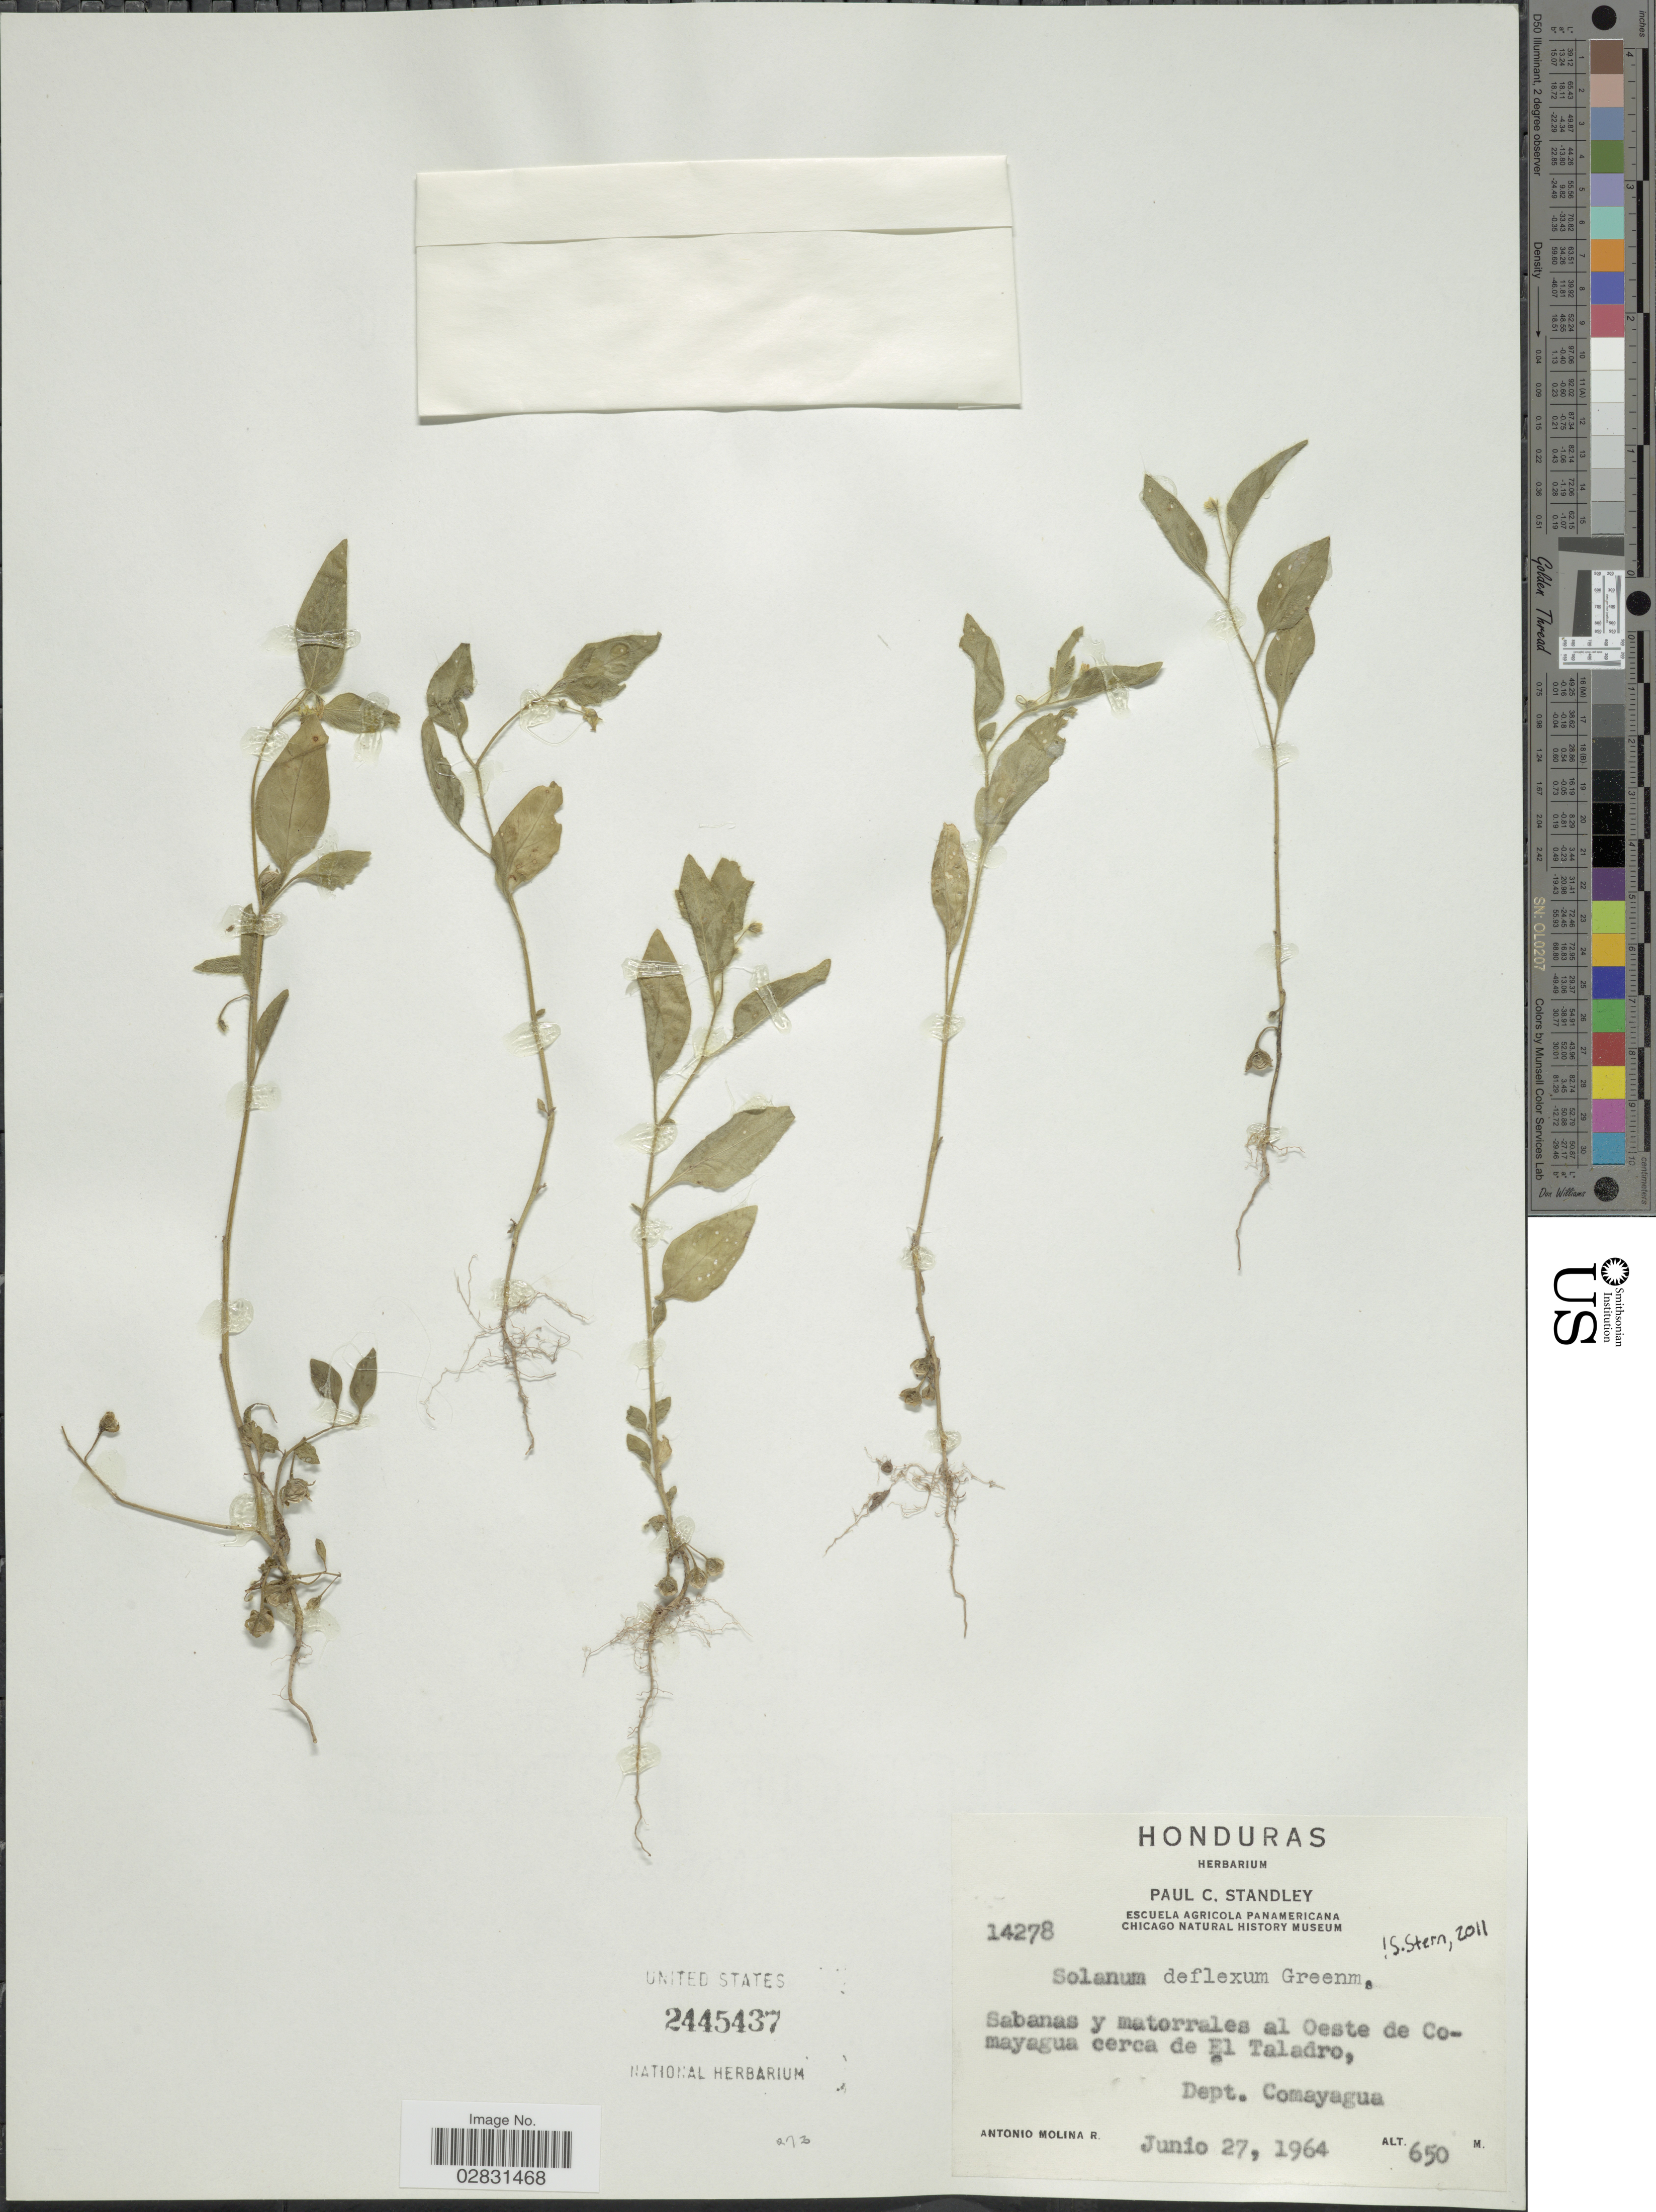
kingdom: Plantae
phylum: Tracheophyta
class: Magnoliopsida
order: Solanales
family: Solanaceae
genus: Solanum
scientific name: Solanum deflexum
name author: Greenm.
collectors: A. Molina R.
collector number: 14278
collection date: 1964-06-27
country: Honduras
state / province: Comayagua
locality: Sabanas y matorrales al Oeste de Comayagua cerca del El Taladro, Dept. Comayagua.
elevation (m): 650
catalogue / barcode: US 2445437